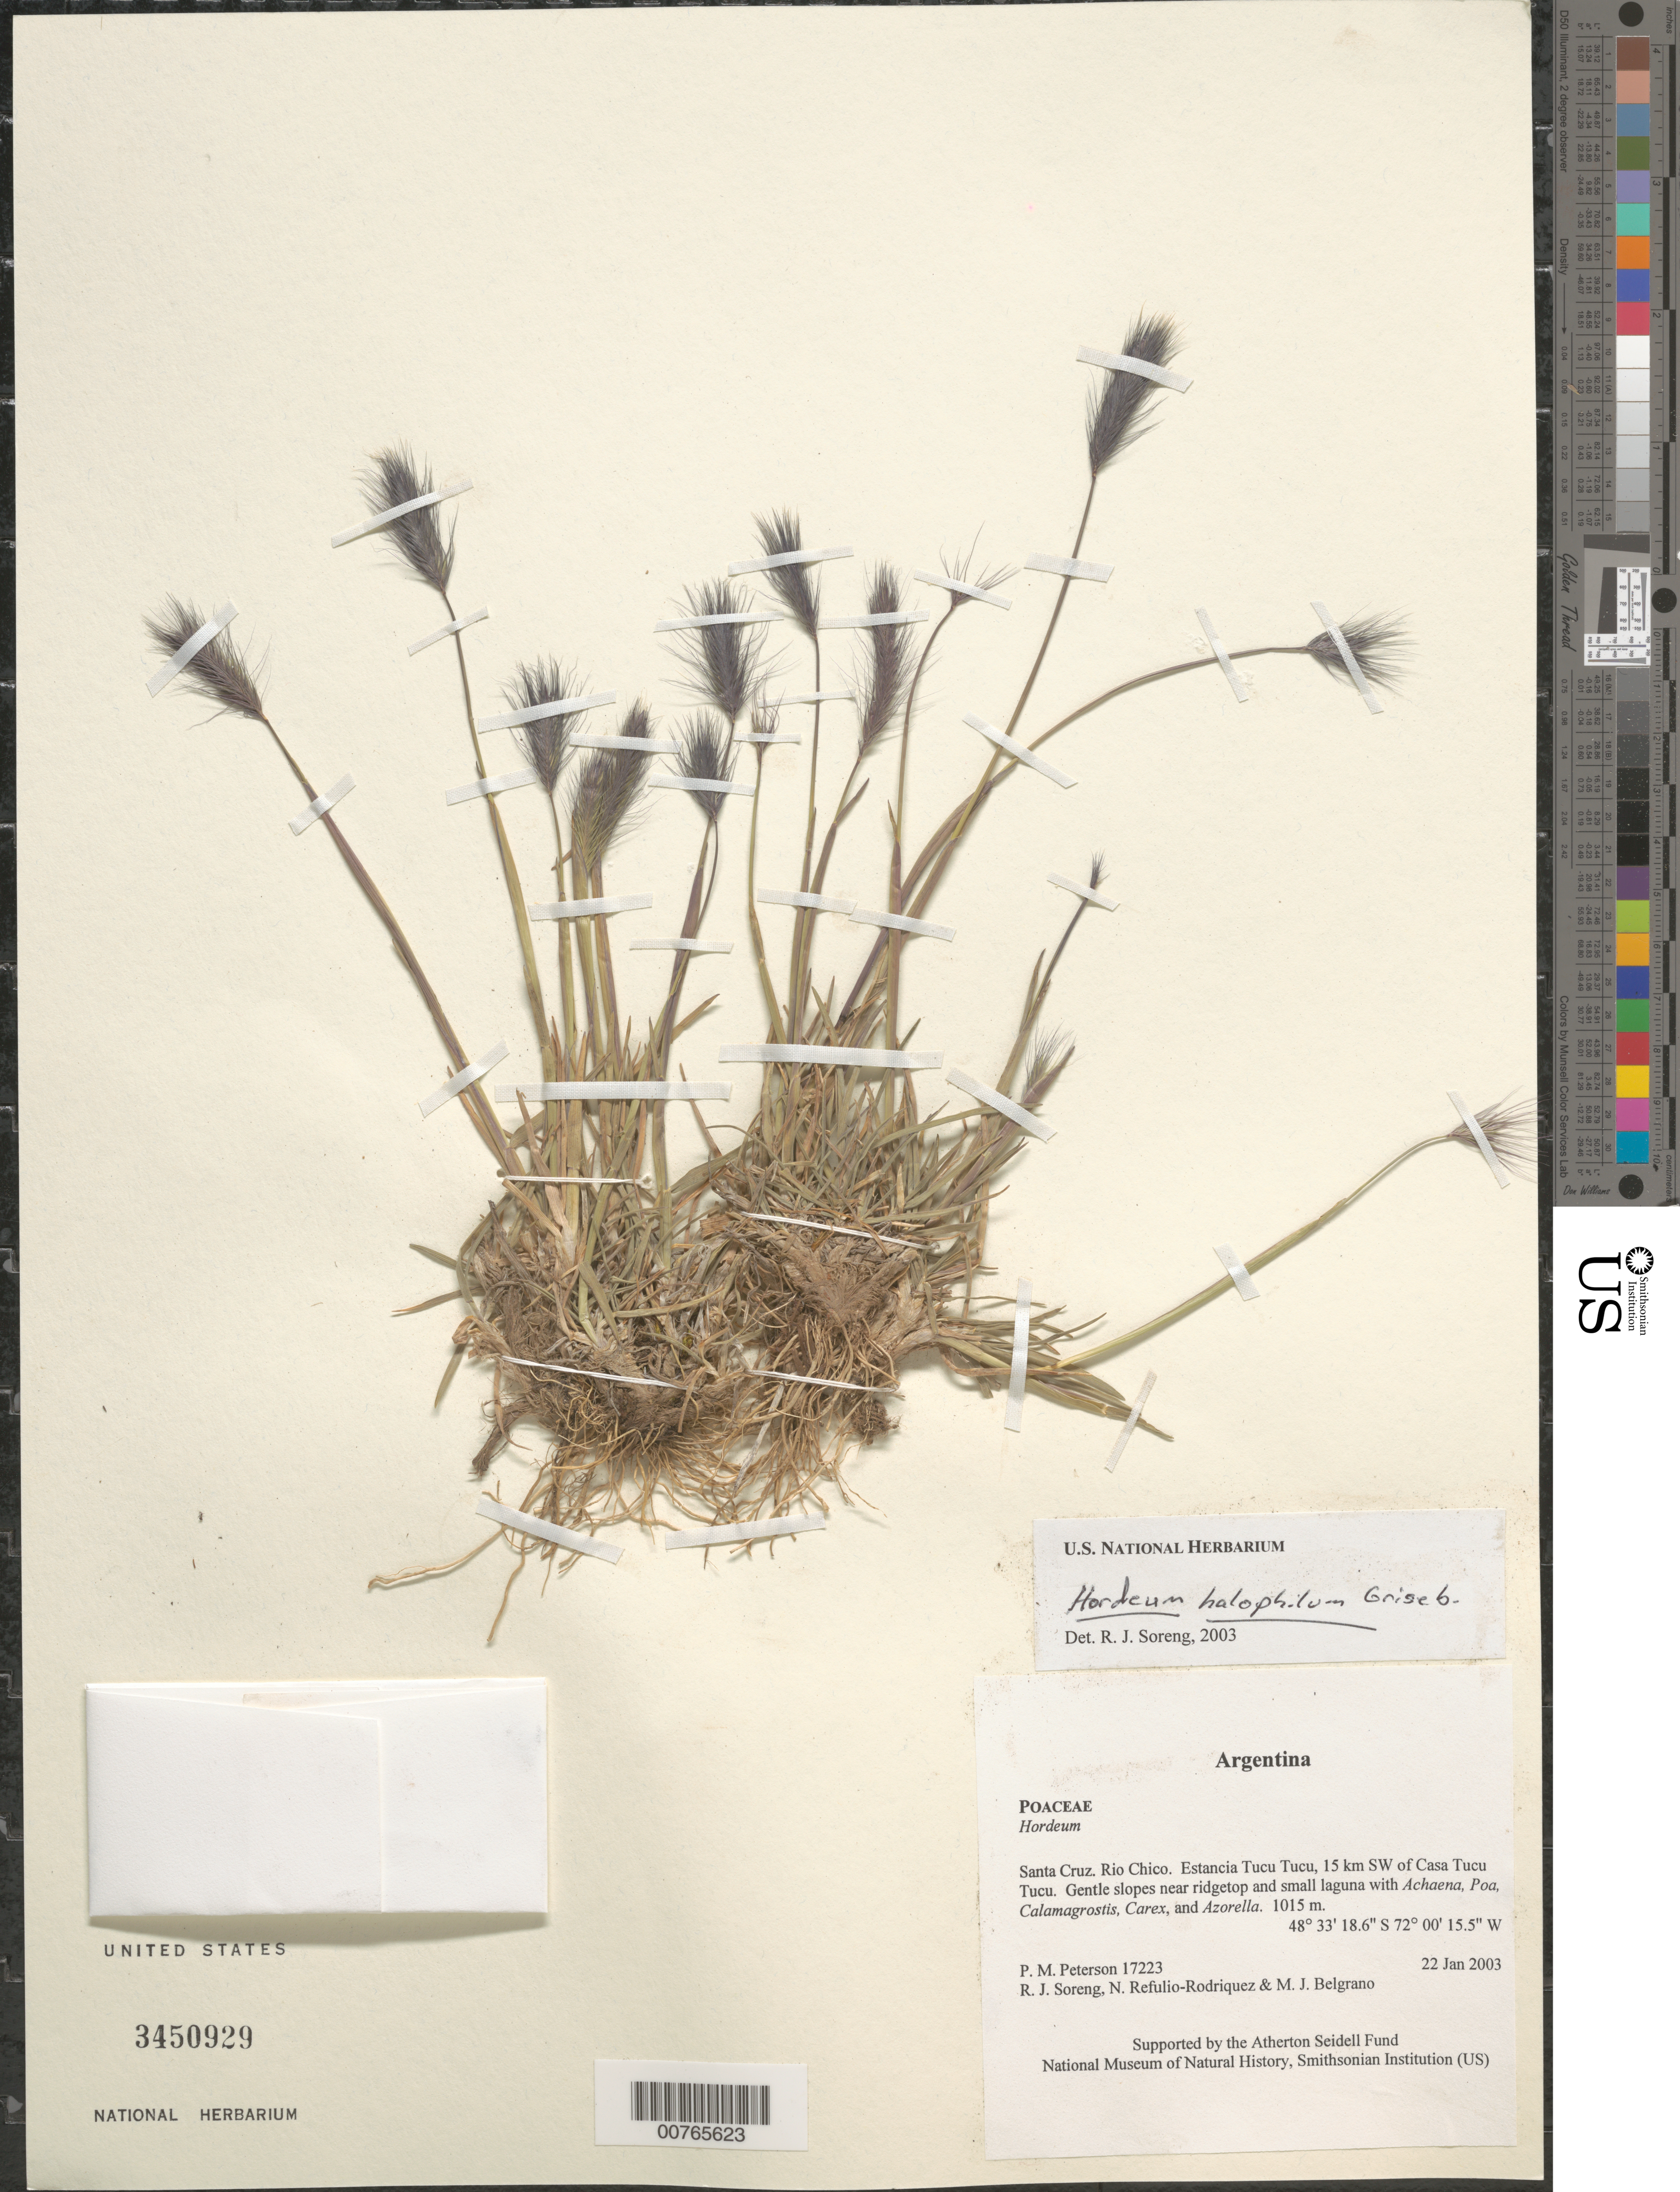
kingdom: Plantae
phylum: Tracheophyta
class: Liliopsida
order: Poales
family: Poaceae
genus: Hordeum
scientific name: Hordeum halophilum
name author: Griseb.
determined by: Soreng, Robert J., Research Associate (BOT), Smithsonian Institution - National Museum of Natural History (UNITED STATES)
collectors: P. M. Peterson, R. J. Soreng, N. Refulio-Rodríguez & M. Belgrano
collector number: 17223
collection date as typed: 22 Jan 2003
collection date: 2003-01-22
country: Argentina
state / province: Santa Cruz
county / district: Rio Chico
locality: Estancia Tucu Tucu, 15 km SW of Casa Tucu Tucu. Gentle slopes near ridgetop and small laguna with Achaena, Poa, Calamagrostis, Carex, and Azorella.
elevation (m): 1015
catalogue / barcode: US 3450929